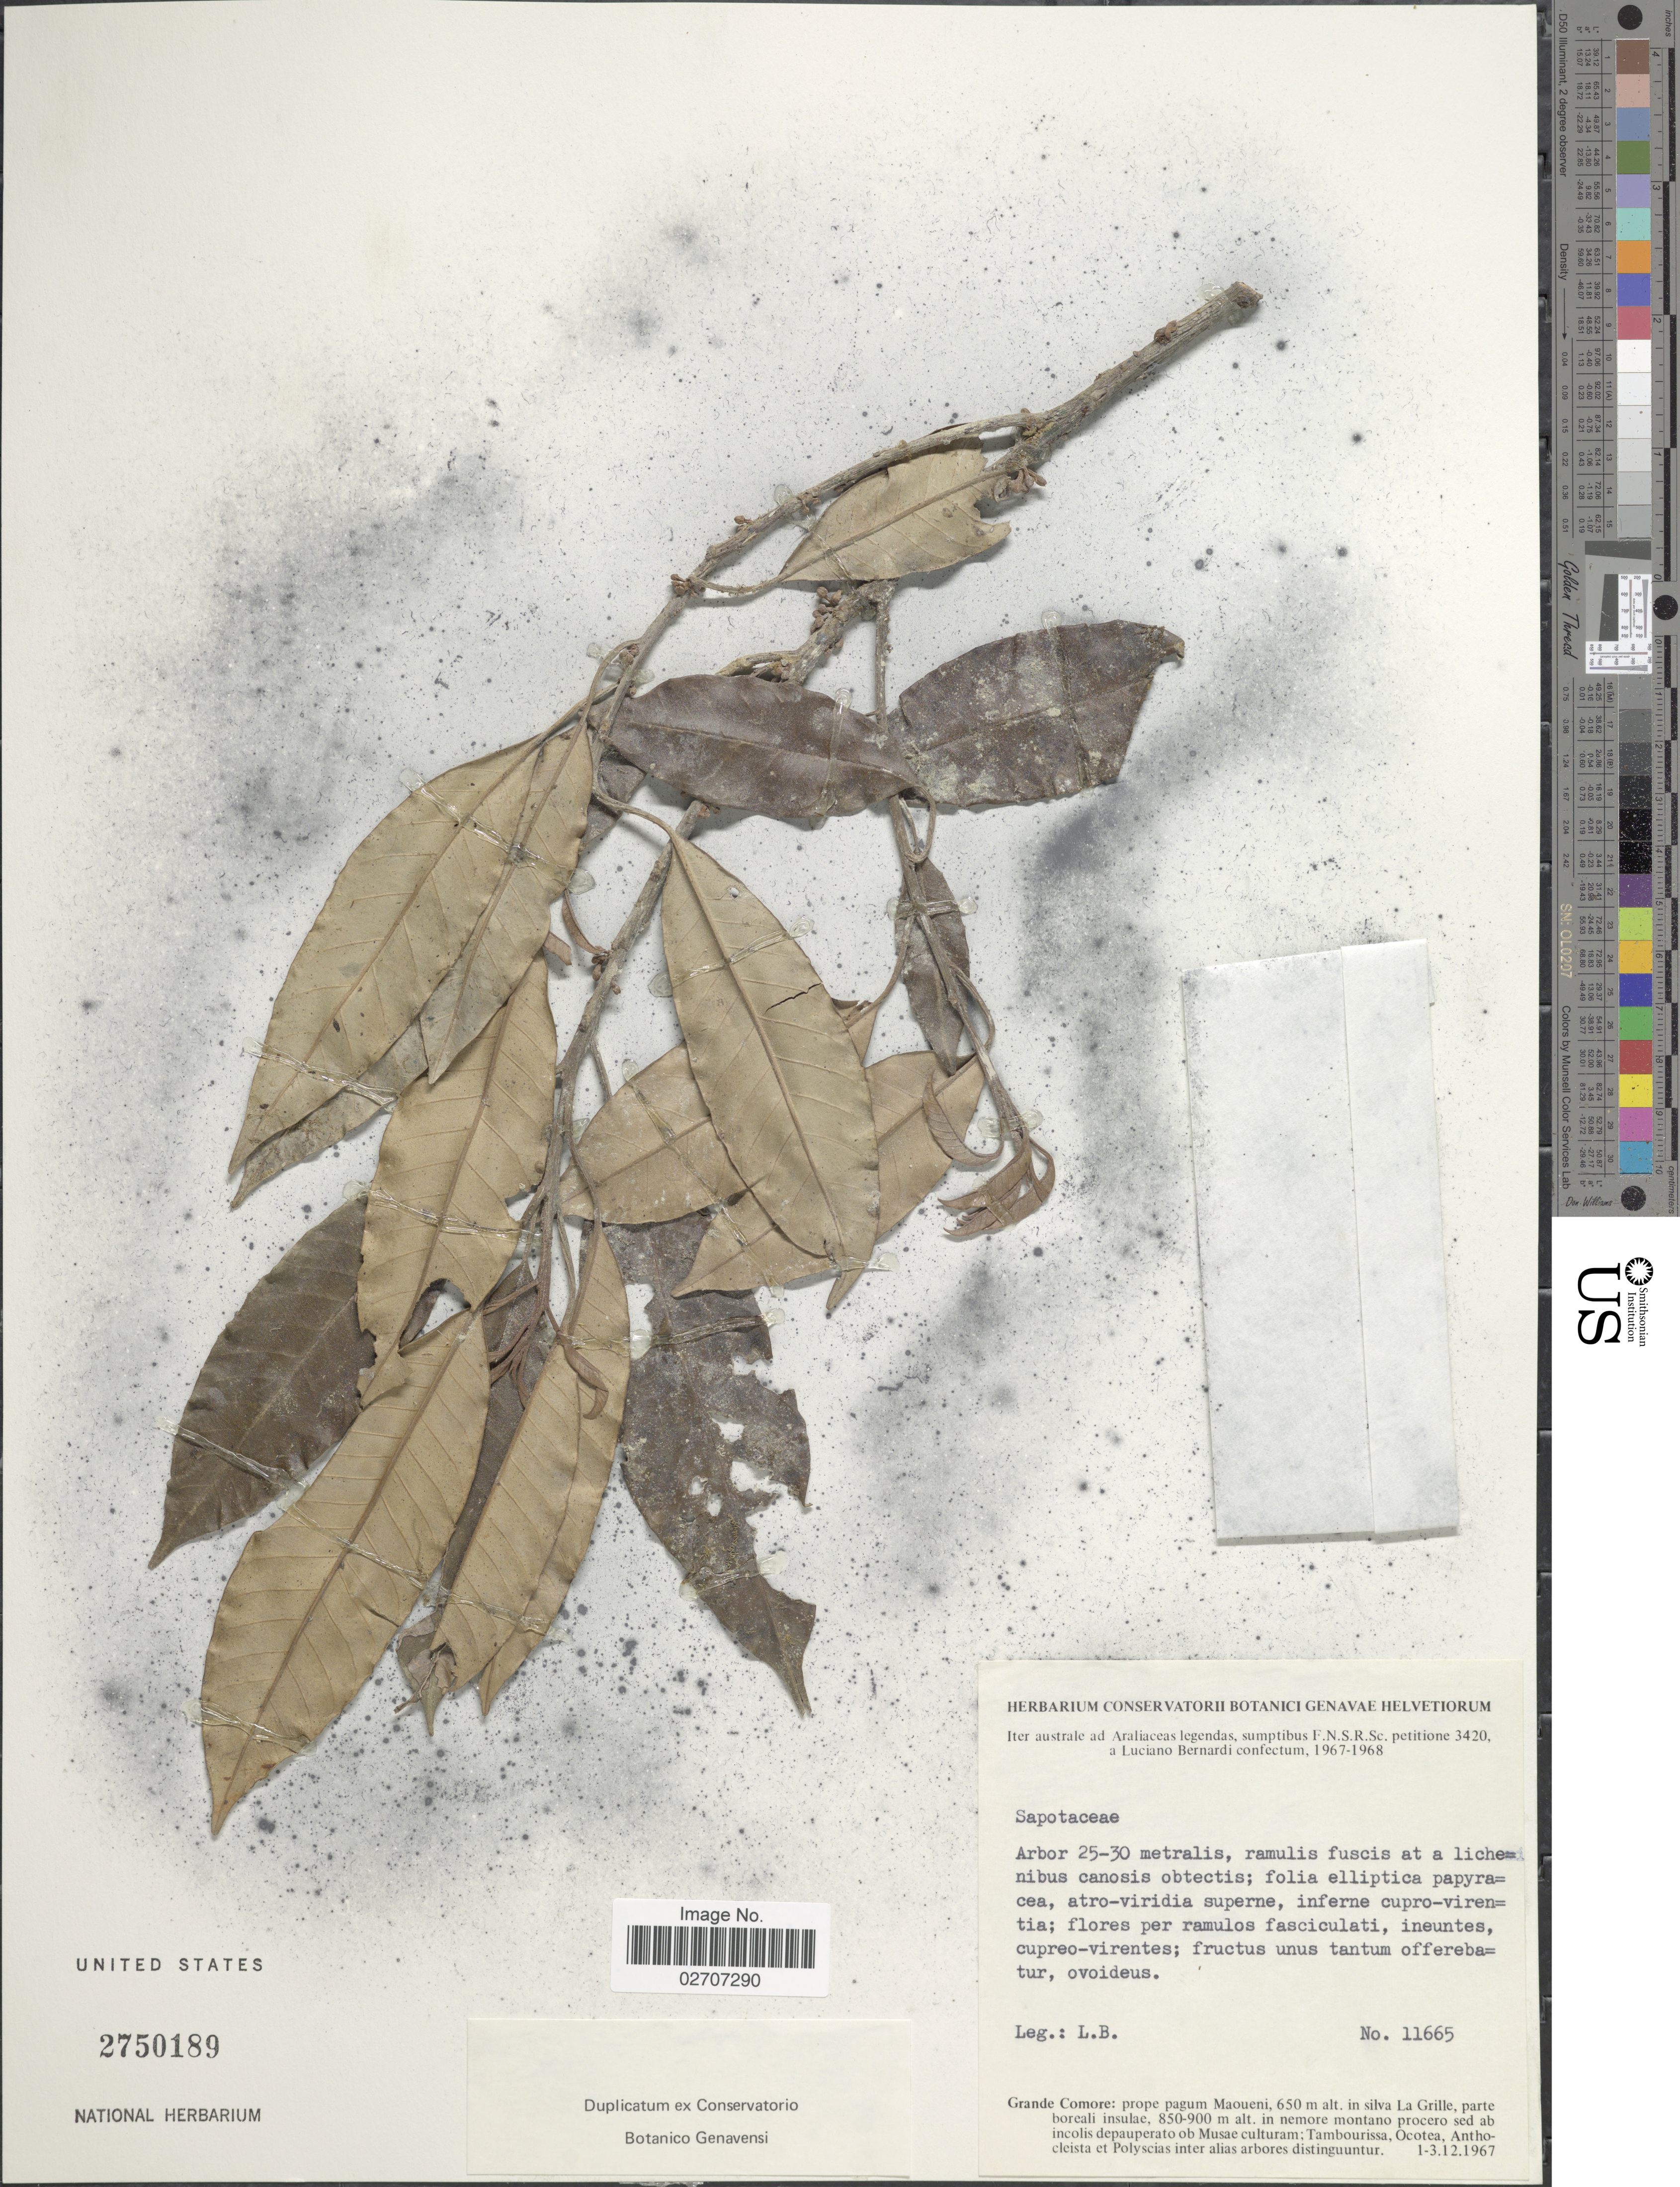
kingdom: Plantae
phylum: Tracheophyta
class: Magnoliopsida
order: Ericales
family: Sapotaceae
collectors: L. Bernardi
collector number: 11665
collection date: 1967-12-01/1967-12-03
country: Comoros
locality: Grande Comore: prope pagum Maoueni, in silva L Grille, parte boreali insulae. In nemore montano procero sed an incolis depauperato on Musae culturam; Tambourissa, Ocotea, Anthocleista et Polyscias inter alias arbores distinguuntur.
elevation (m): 650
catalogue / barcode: US 2750189